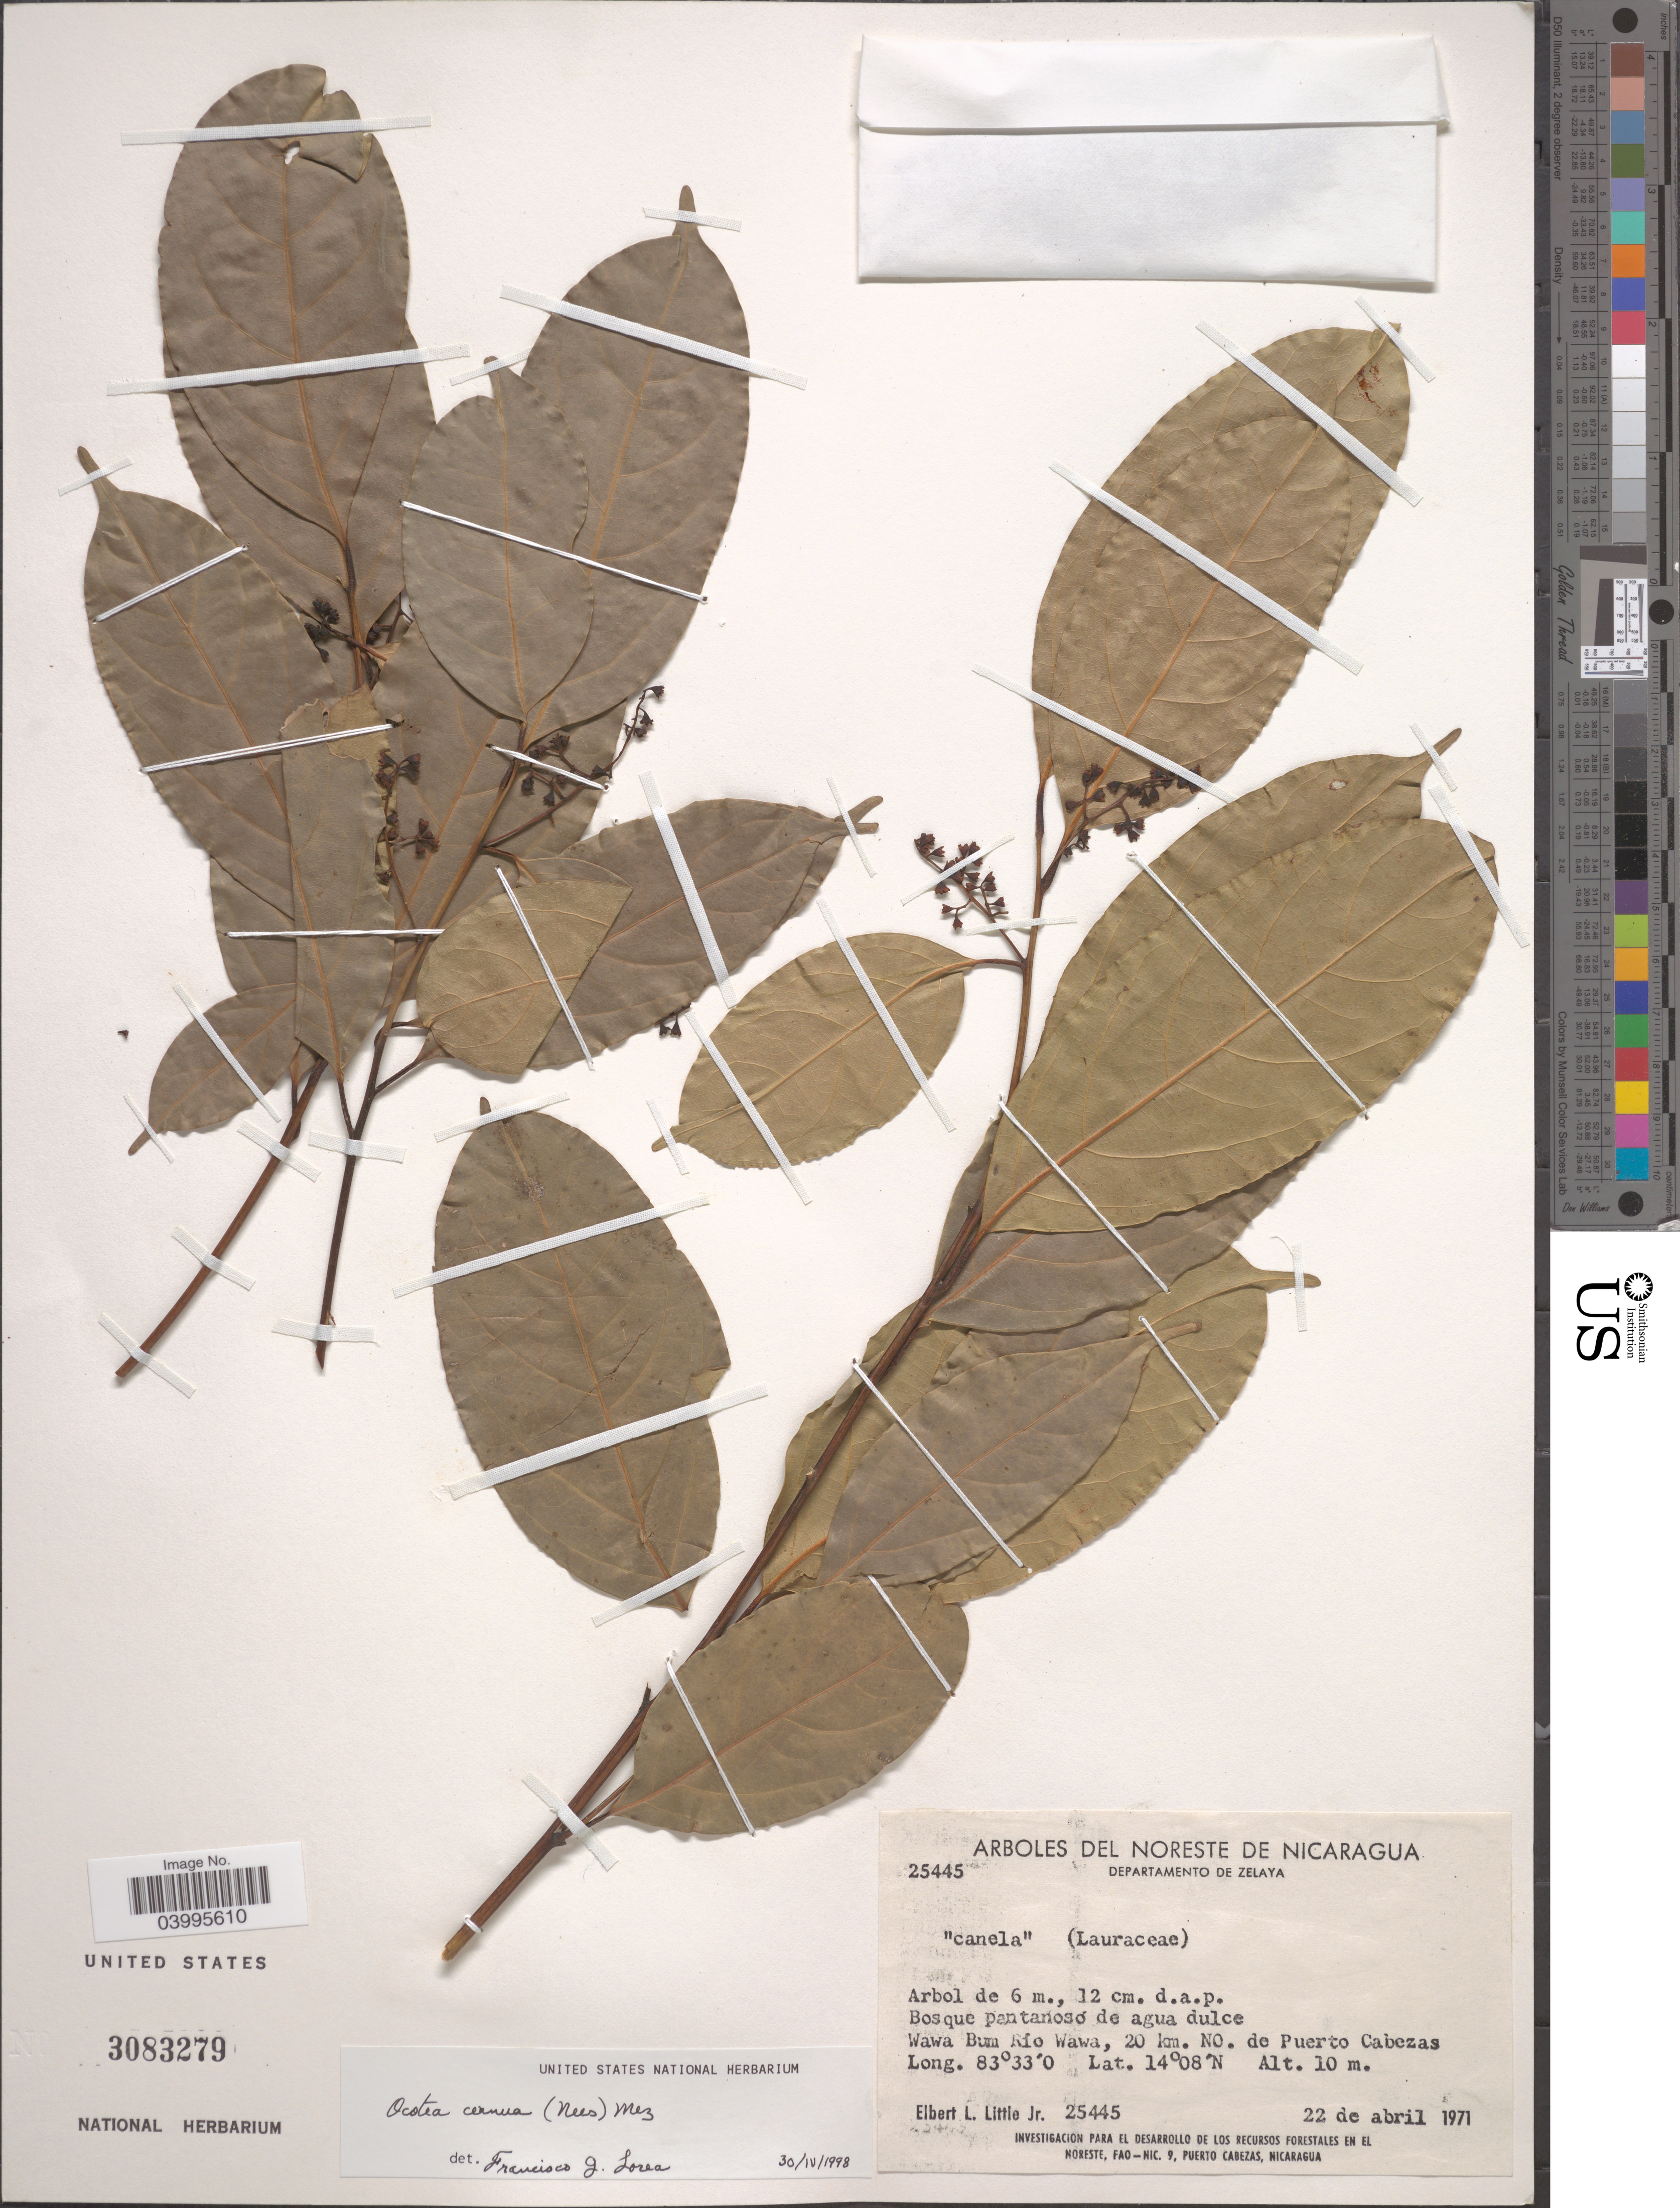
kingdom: Plantae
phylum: Tracheophyta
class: Magnoliopsida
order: Laurales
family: Lauraceae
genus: Ocotea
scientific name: Ocotea cernua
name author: (Nees) Mez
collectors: E. L. Little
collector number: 25445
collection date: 1971-04-22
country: Nicaragua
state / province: Atlántico Norte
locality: Noreste de Nicaragua. Departamento de Zelaya. Bosque pantanosó de agua dulce. Wawa Bum Río Wawa, 20 km. NO. de Puerto Cabezas.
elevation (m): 10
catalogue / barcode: US 3083279